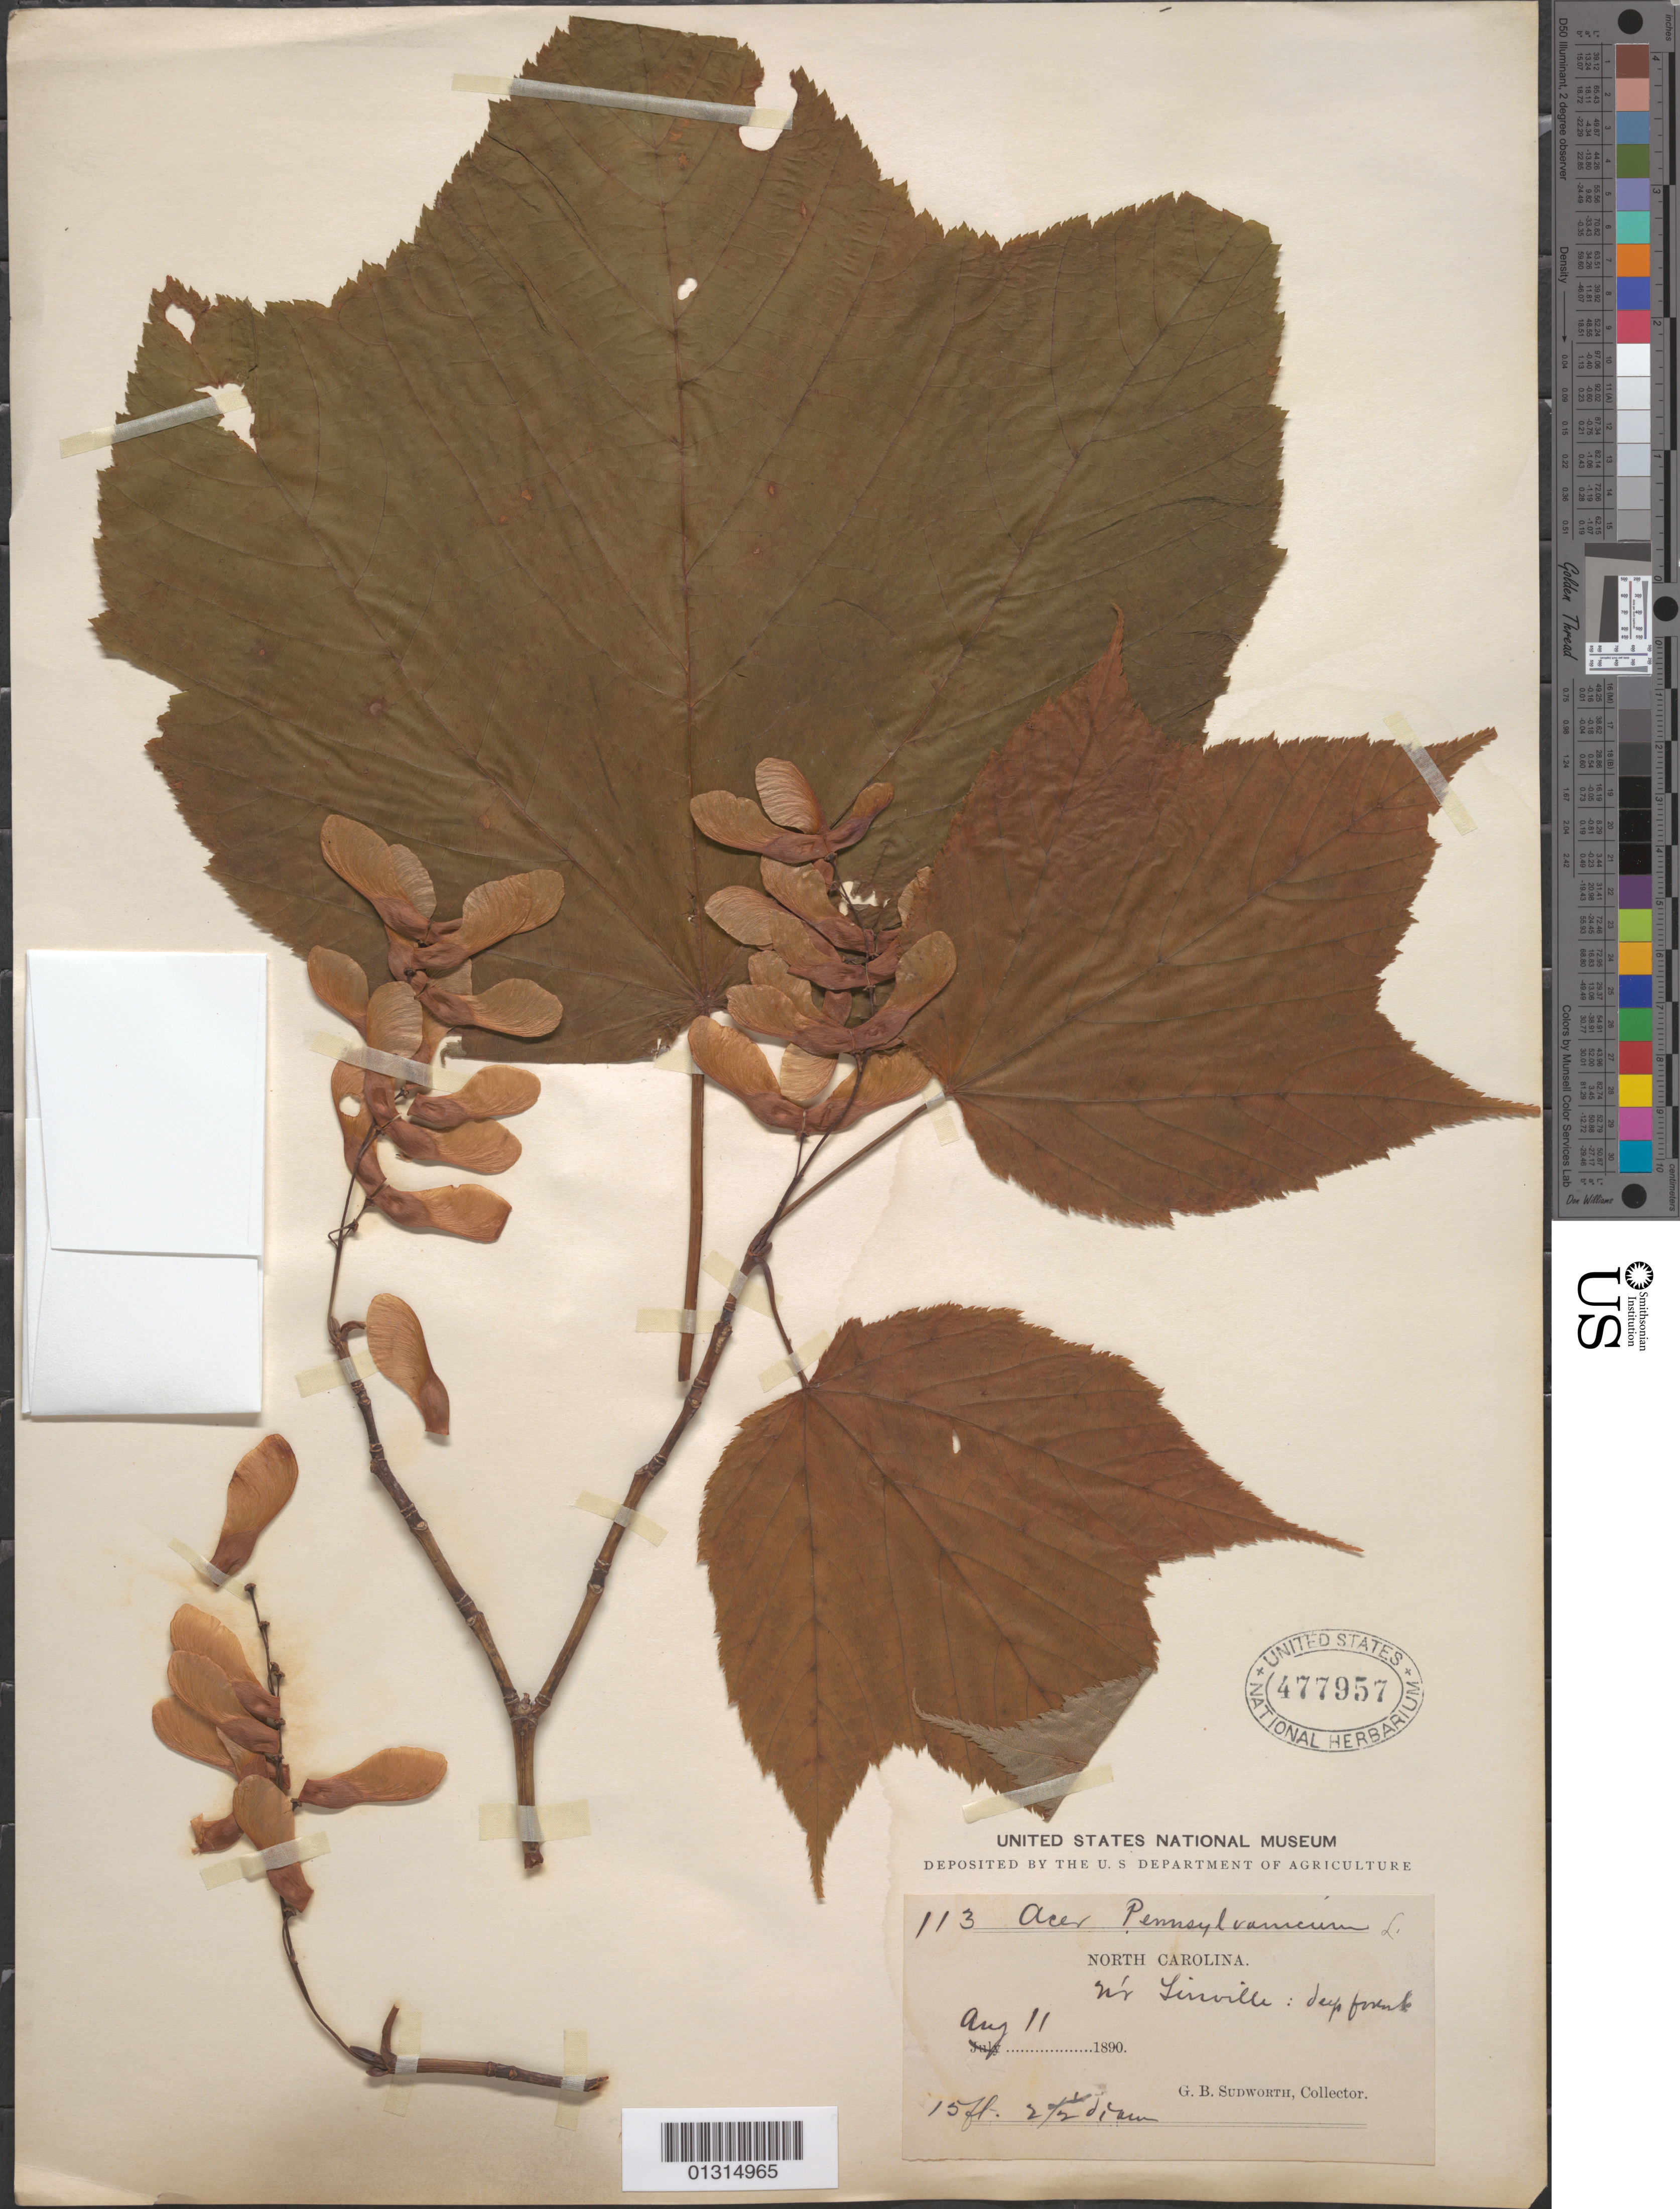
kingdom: Plantae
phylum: Tracheophyta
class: Magnoliopsida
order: Sapindales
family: Sapindaceae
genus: Acer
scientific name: Acer pensylvanicum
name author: L.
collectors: G. B. Sudworth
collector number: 113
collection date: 1890-08-11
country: United States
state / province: North Carolina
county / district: Avery County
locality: Linville, near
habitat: Deep forest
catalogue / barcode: US 477957